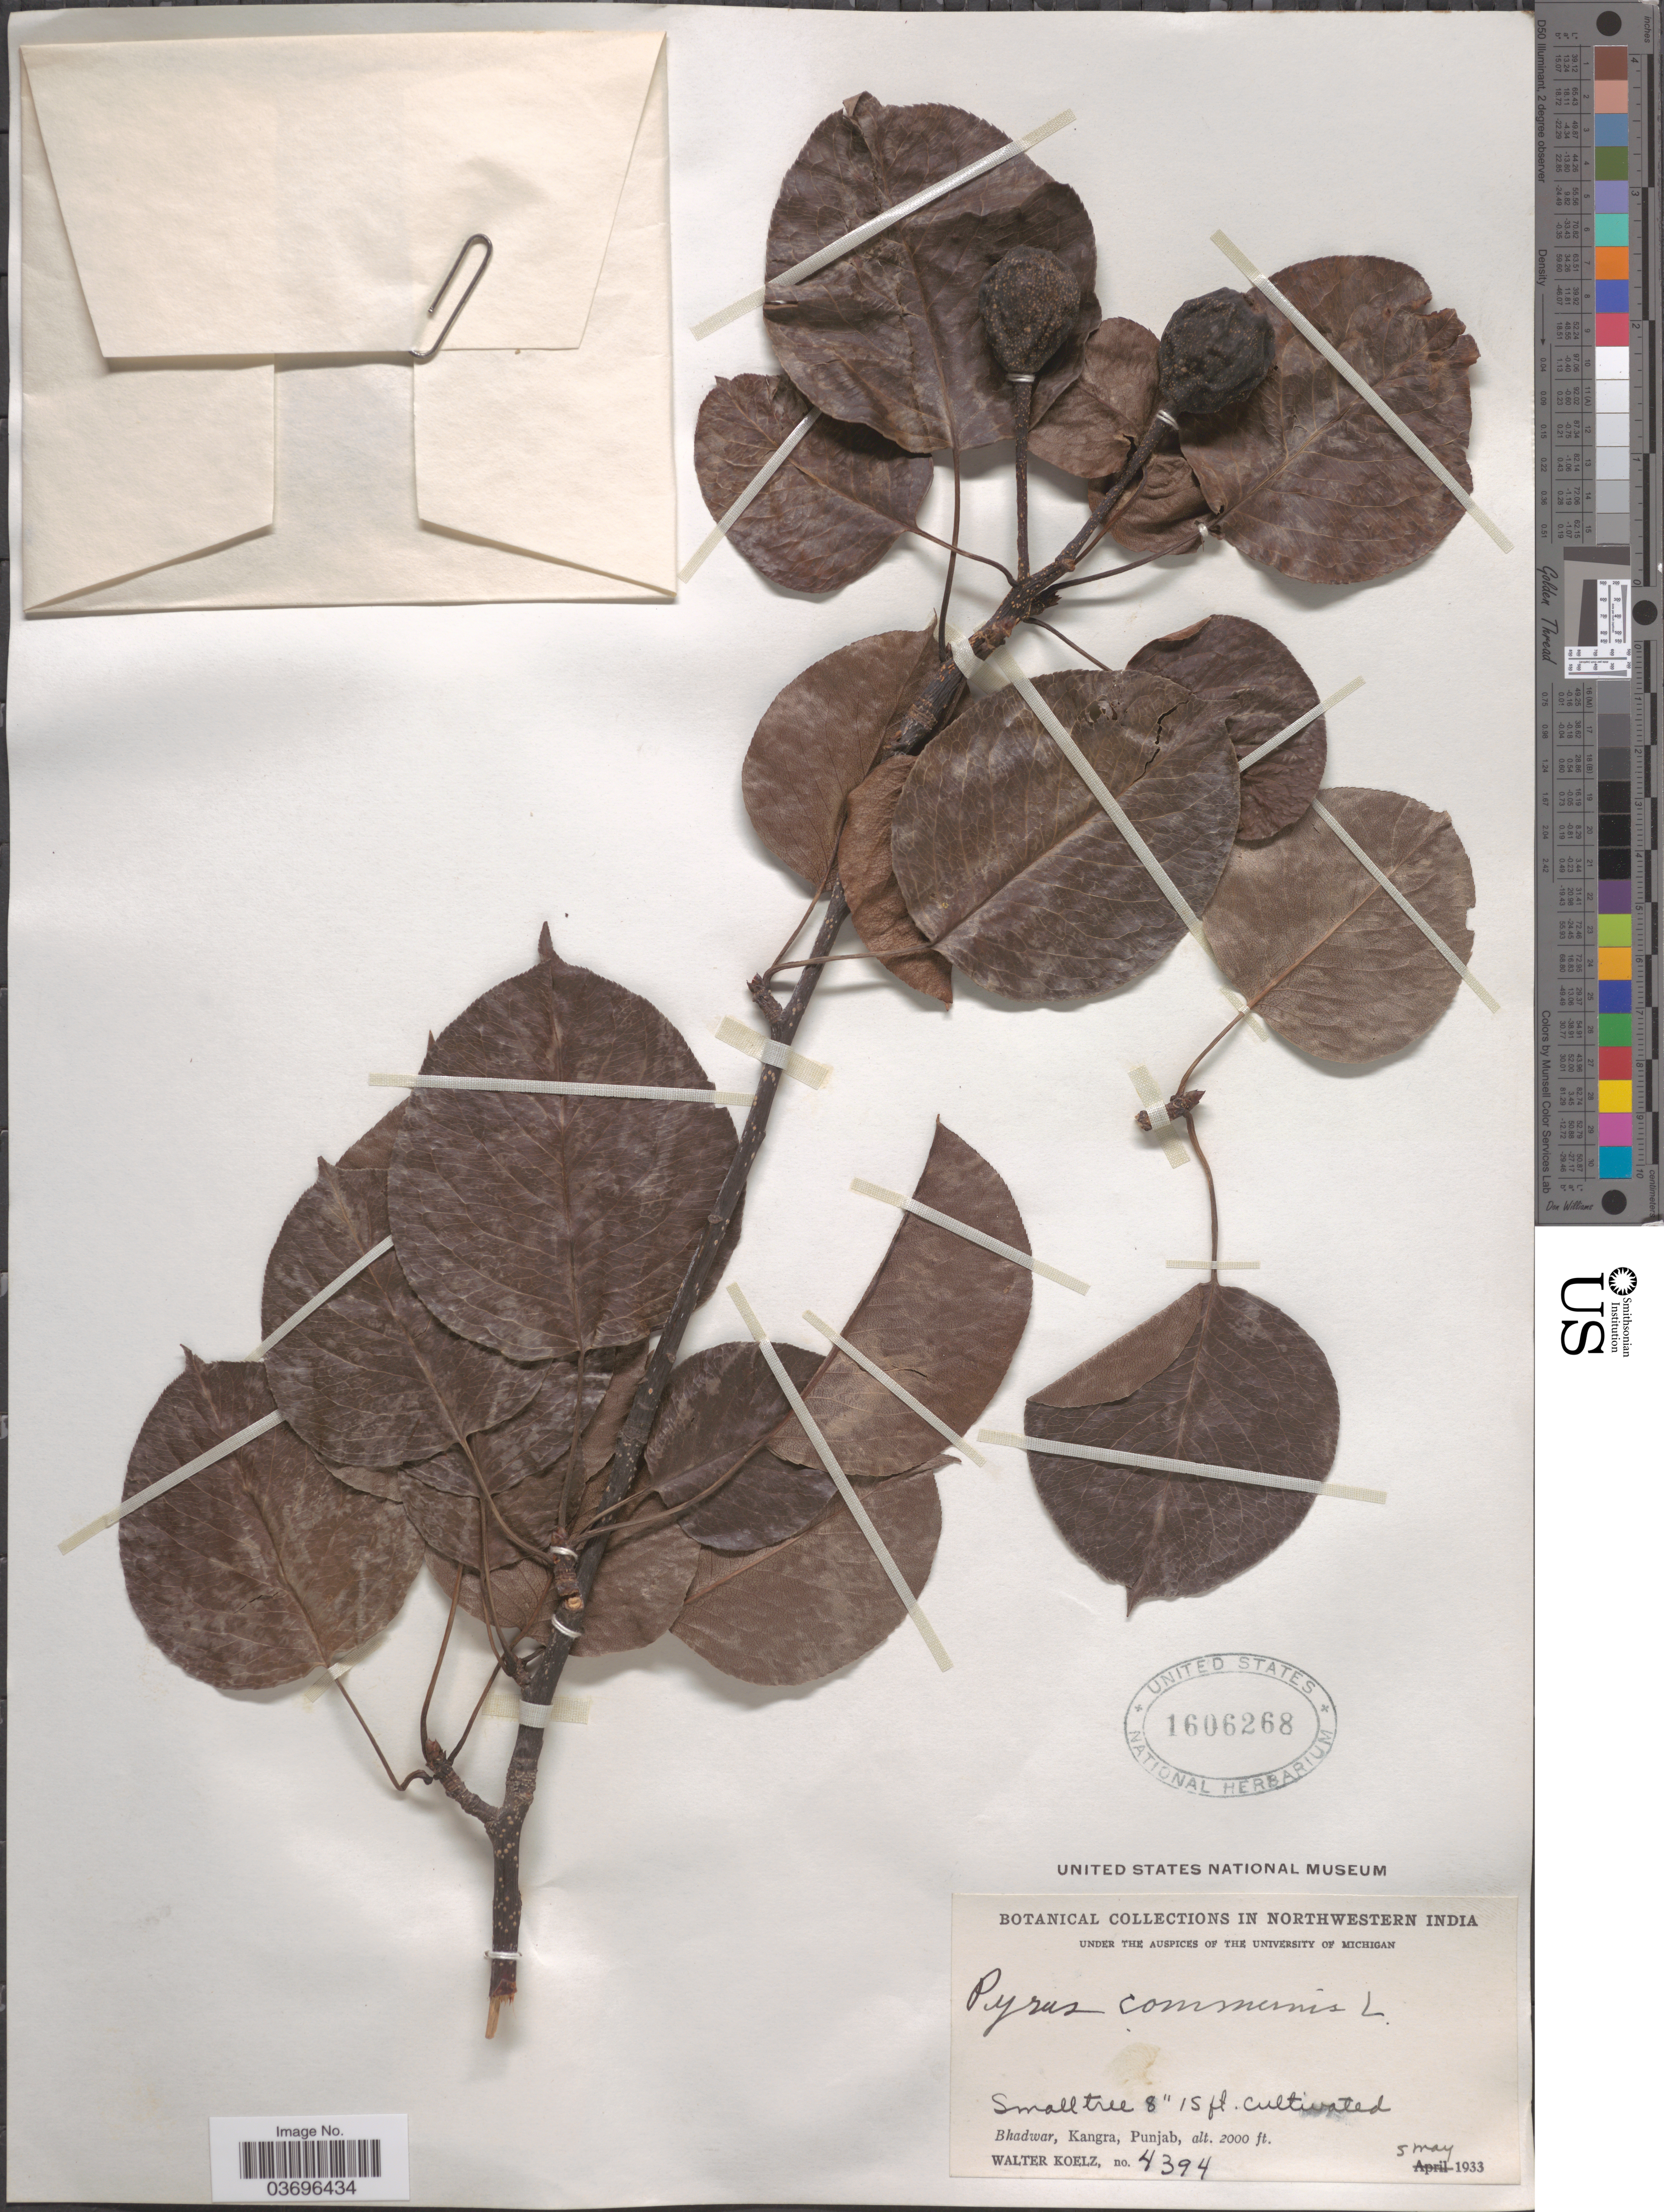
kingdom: Plantae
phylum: Tracheophyta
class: Magnoliopsida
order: Rosales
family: Rosaceae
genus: Pyrus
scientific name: Pyrus communis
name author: L.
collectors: W. N. Koelz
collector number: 4394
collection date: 1933-05-05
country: India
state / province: Punjab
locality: Northwestern India. Bhadwar, Kangra.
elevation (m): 610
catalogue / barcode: US 1606268